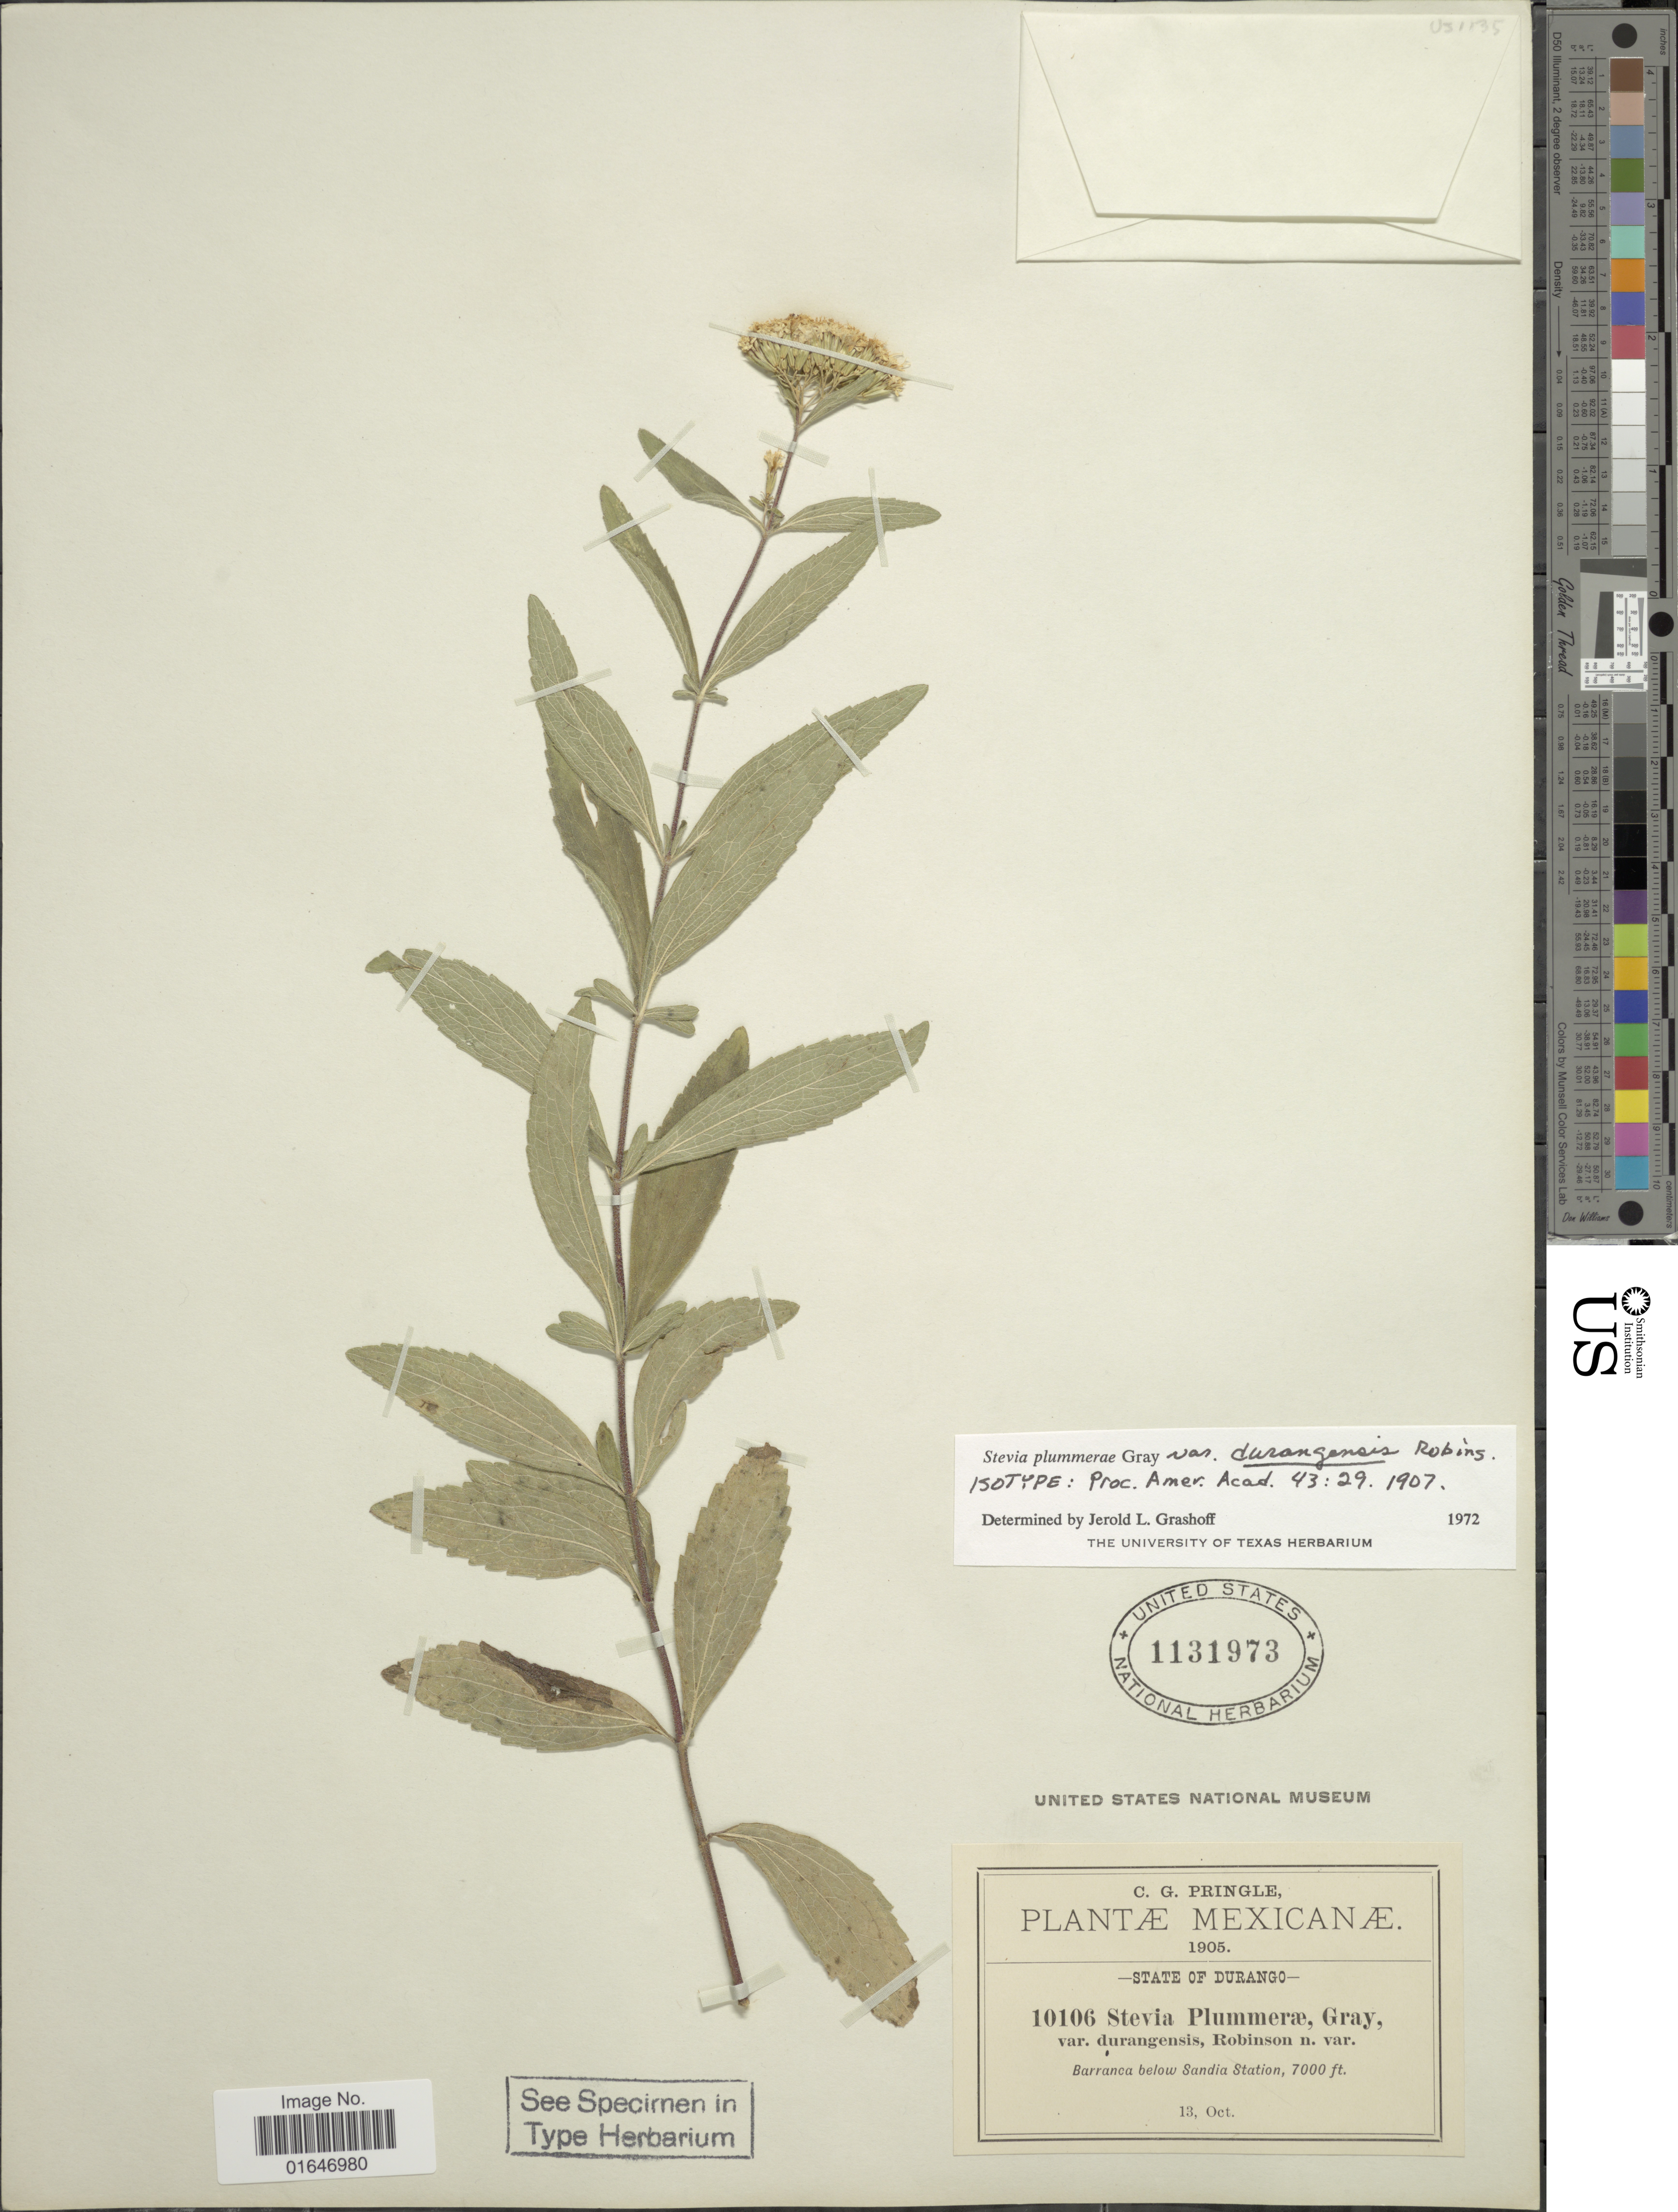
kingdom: Plantae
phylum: Tracheophyta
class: Magnoliopsida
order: Asterales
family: Asteraceae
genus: Stevia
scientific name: Stevia plummerae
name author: A. Gray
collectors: C. G. Pringle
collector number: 10106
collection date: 1905-10-13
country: Mexico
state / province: Durango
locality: Barranca below Sandia Station.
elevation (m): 2134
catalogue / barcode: US 1131973